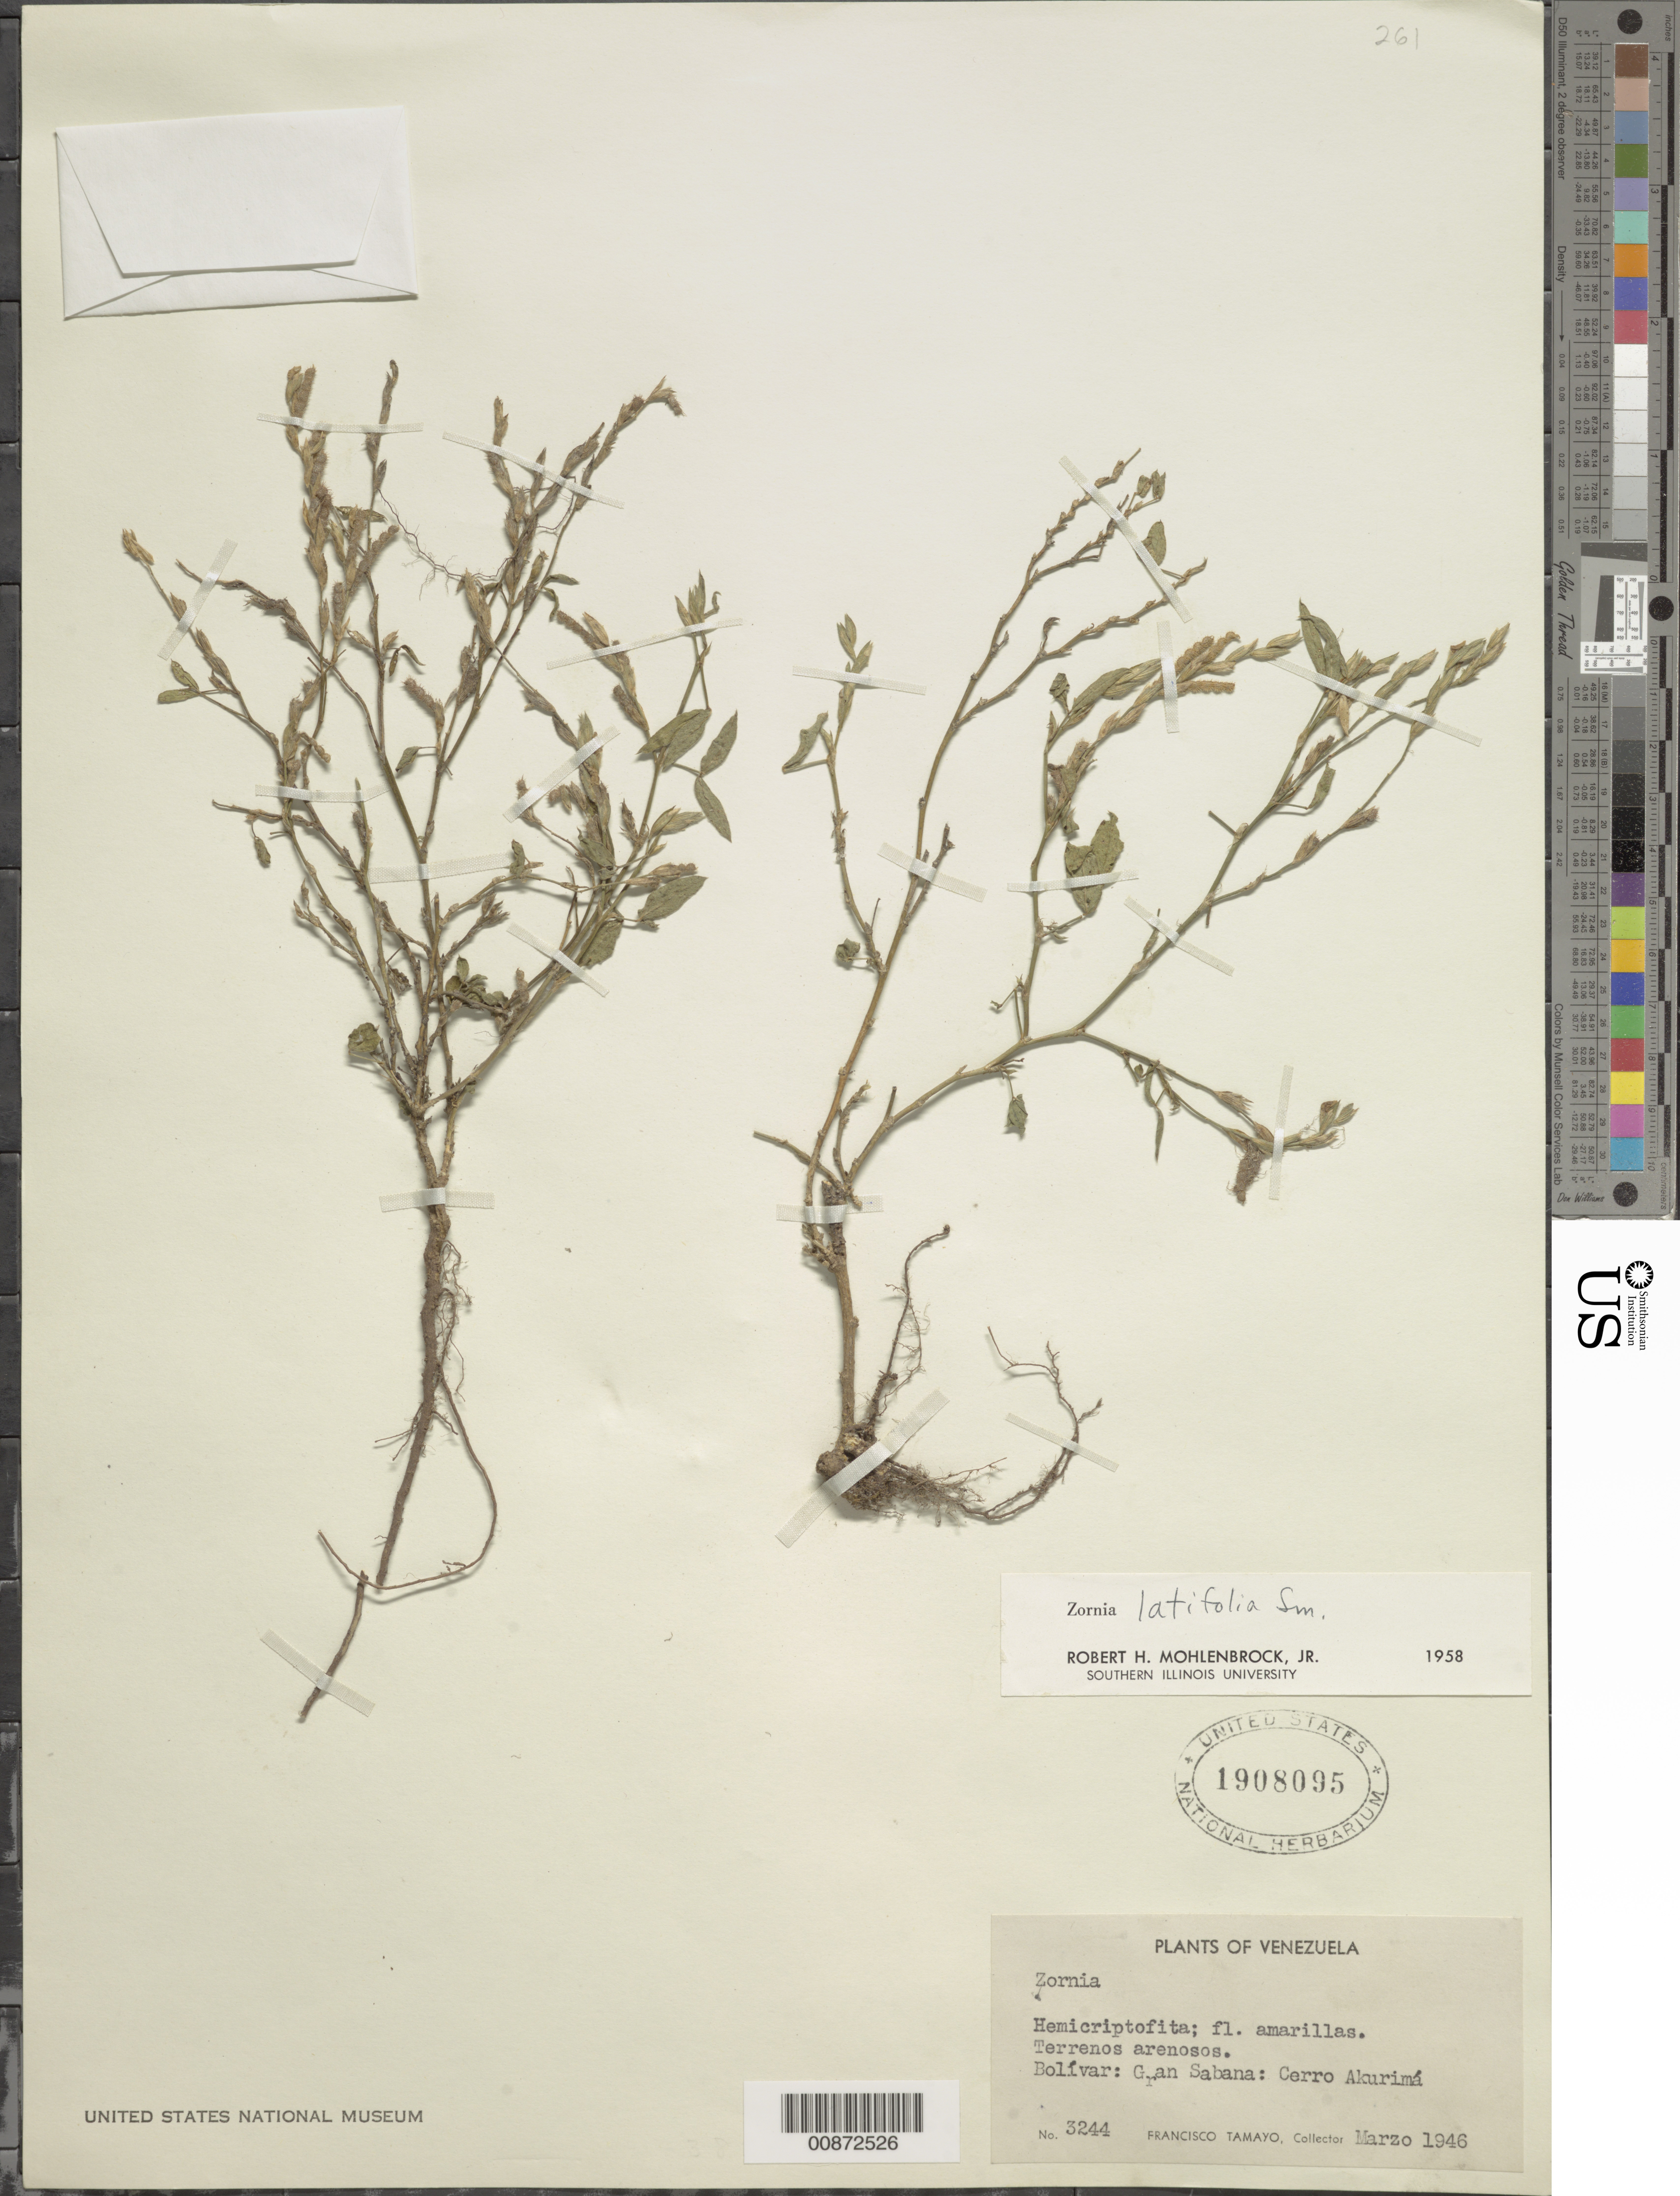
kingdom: Plantae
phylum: Tracheophyta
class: Magnoliopsida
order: Fabales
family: Fabaceae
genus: Zornia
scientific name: Zornia latifolia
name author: Sm.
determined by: Mohlenbrock, Robert H., Jr.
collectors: F. Tamayo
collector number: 3244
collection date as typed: Mar-46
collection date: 1946-03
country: Venezuela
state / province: Bolívar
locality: Gran Sabana, Cerro Akurimá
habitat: Terrenos arenosos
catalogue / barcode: US 1908095